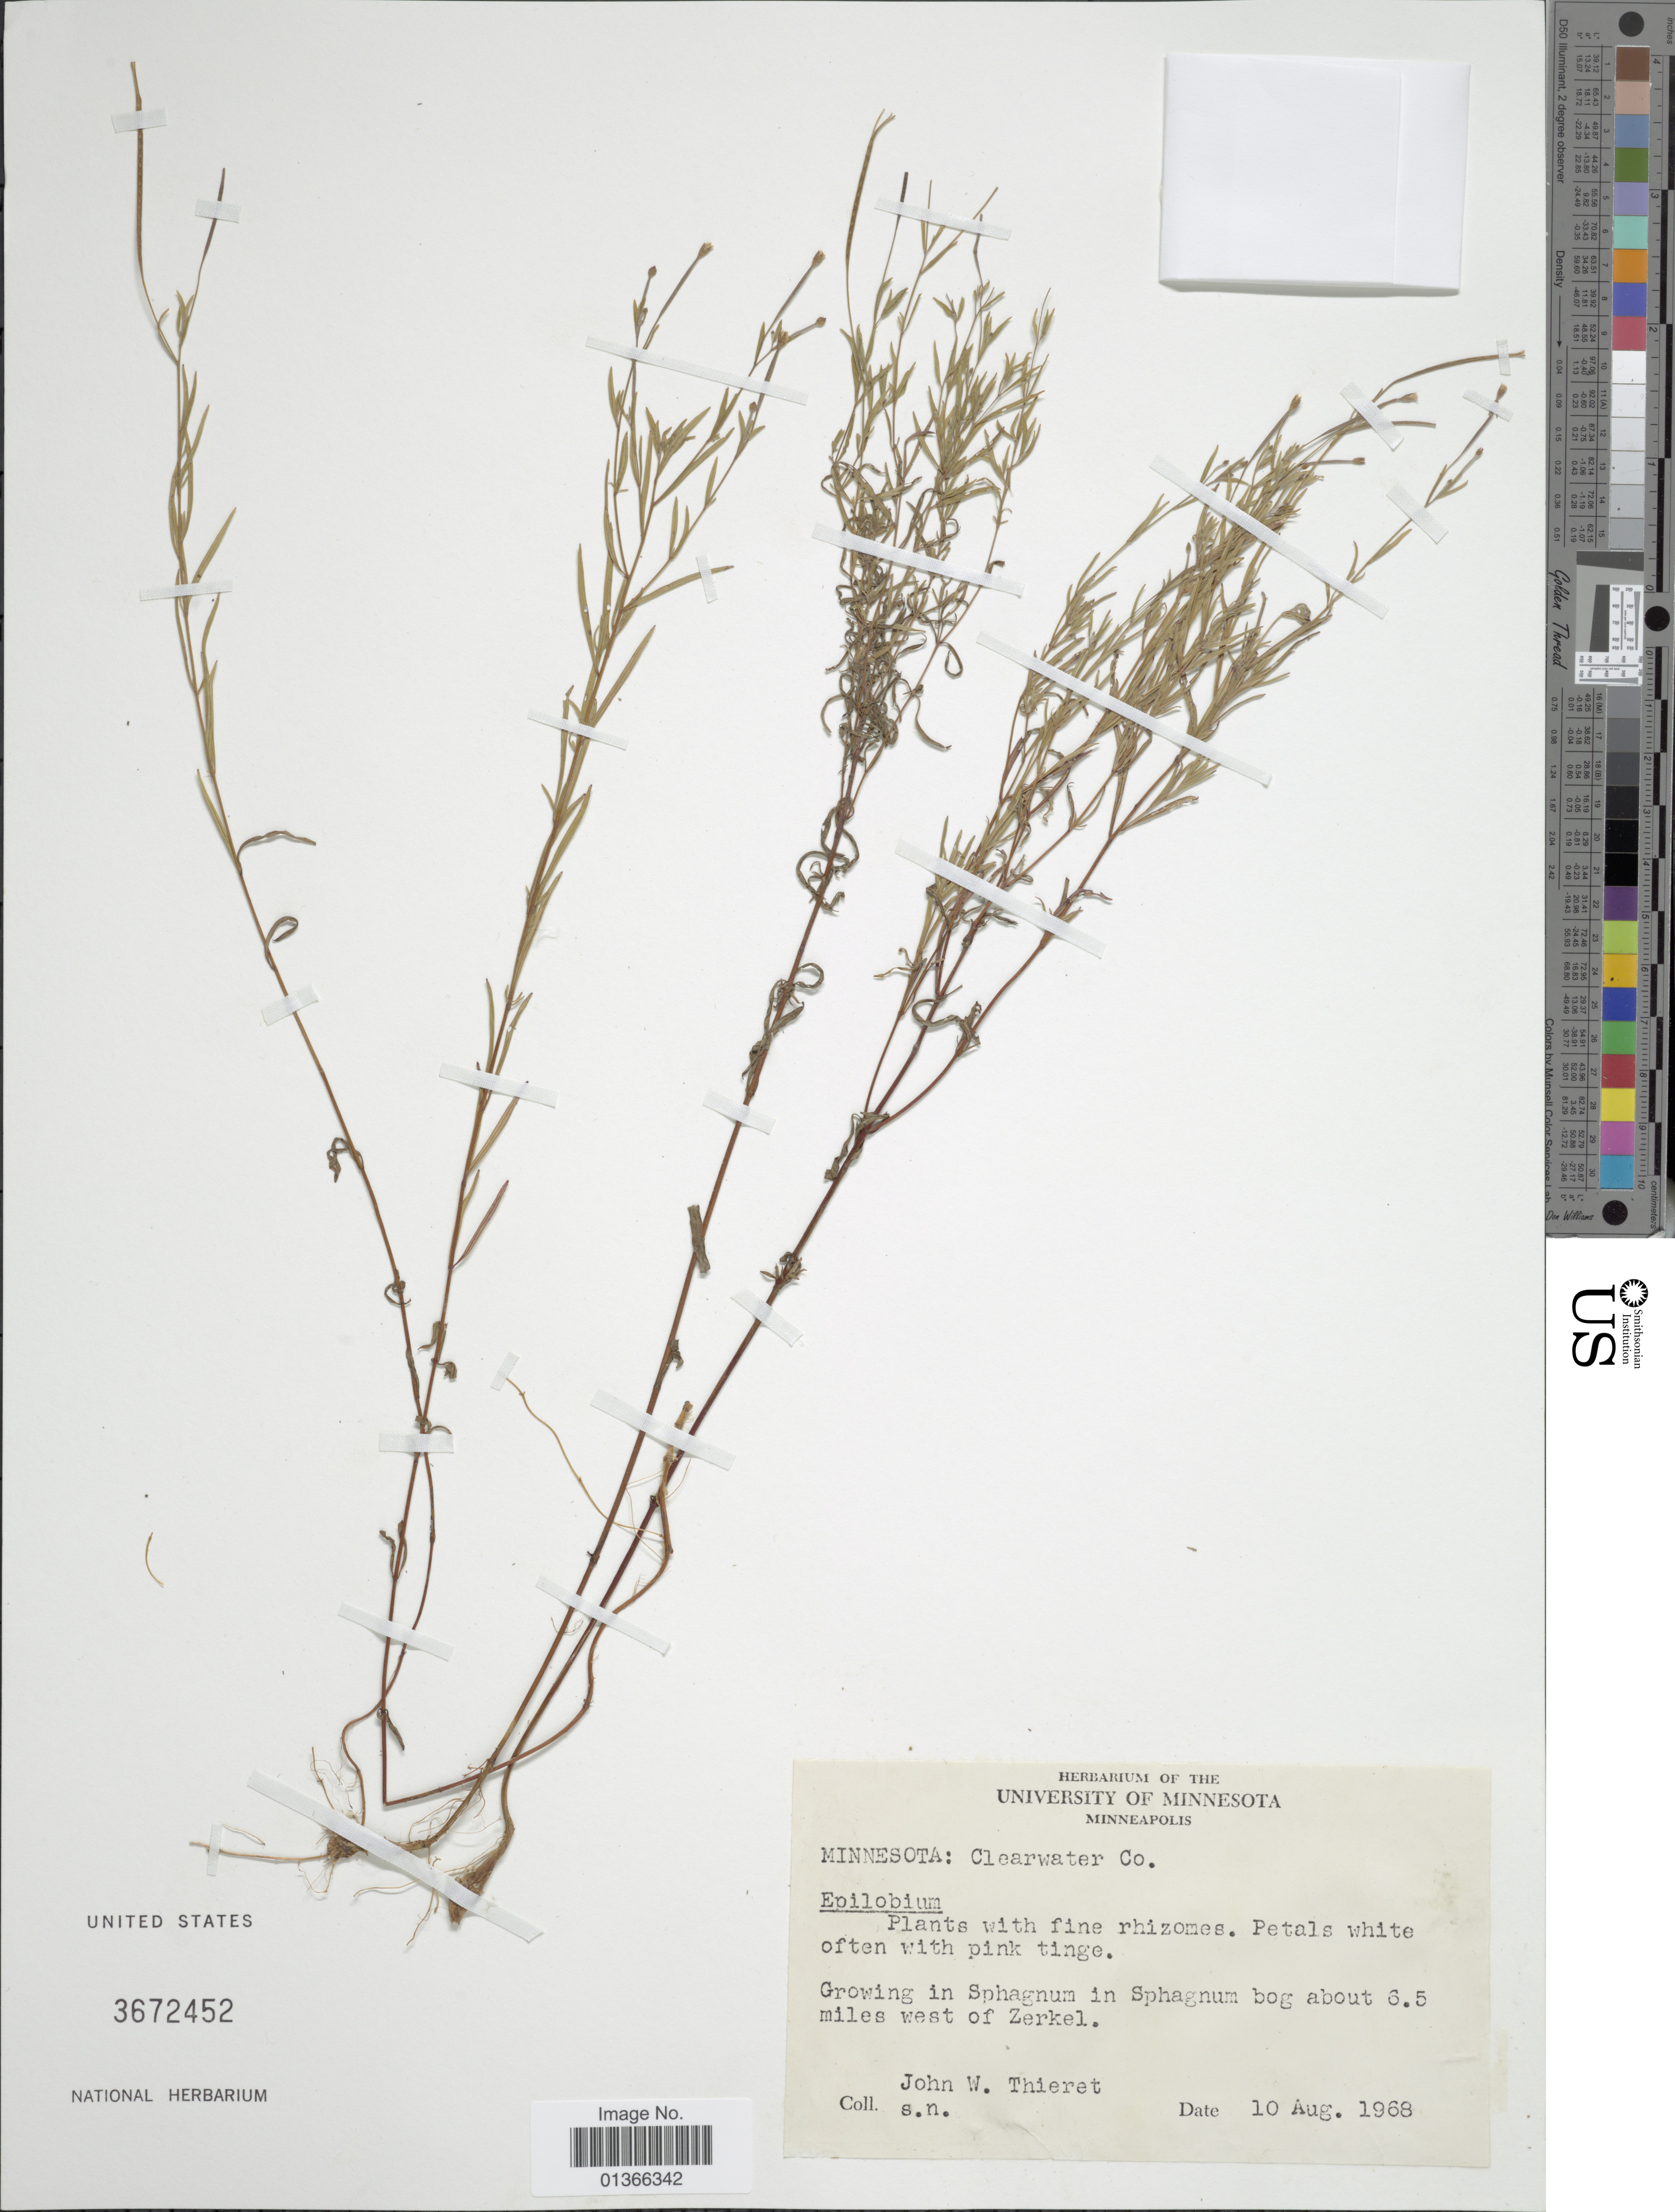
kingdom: Plantae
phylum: Tracheophyta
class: Magnoliopsida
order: Myrtales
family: Onagraceae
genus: Epilobium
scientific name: Epilobium sp.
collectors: J. W. Thieret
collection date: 1968-08-10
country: United States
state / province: Minnesota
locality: Clearwater Co. Growing in Sphagnum in Sphagnum bog about 6.5 miles west of Zerkel.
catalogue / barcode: US 3672452